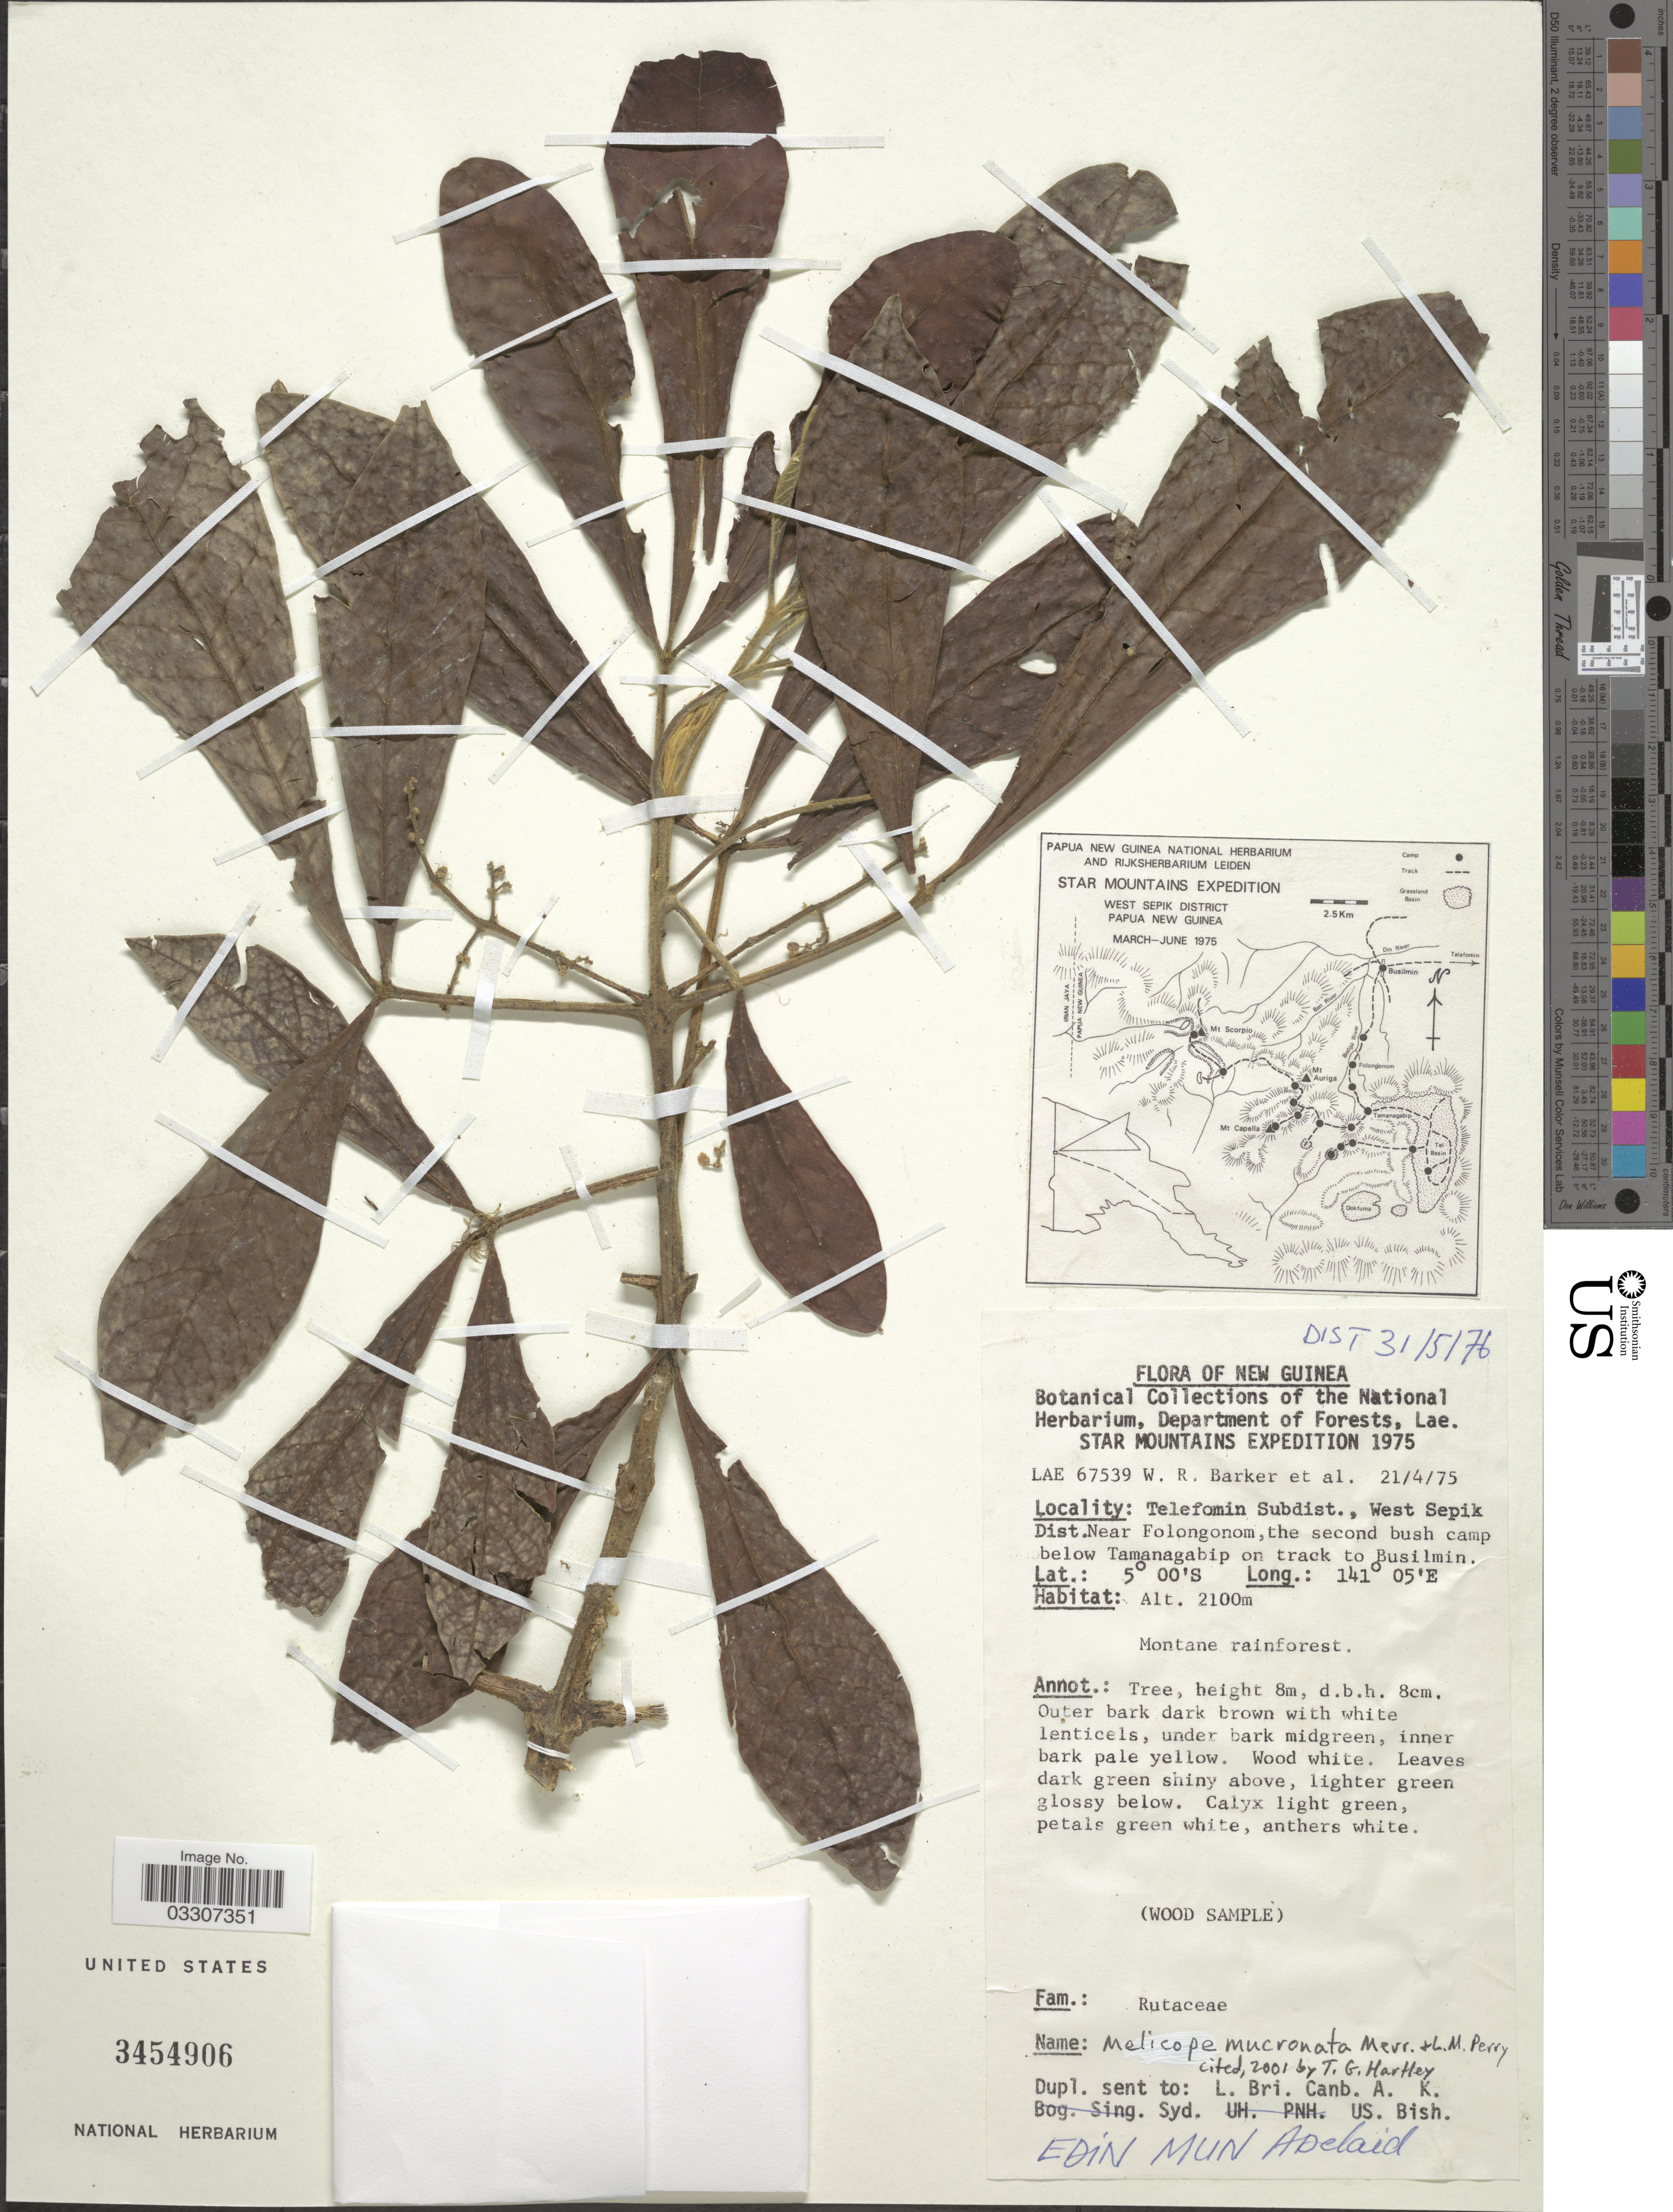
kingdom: Plantae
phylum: Tracheophyta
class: Magnoliopsida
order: Sapindales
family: Rutaceae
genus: Melicope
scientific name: Melicope mucronata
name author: Merr. & L.M. Perry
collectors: W. R. Barker & et al.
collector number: LAE 67539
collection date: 1975-04-21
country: Papua New Guinea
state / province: Sandaun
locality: New Guinea. Telefomin Subdist., West Sepik Dist. Near Folongonom, the second bush camp below Tamanagabip on track to Busilmin.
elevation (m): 2100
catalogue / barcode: US 3454906